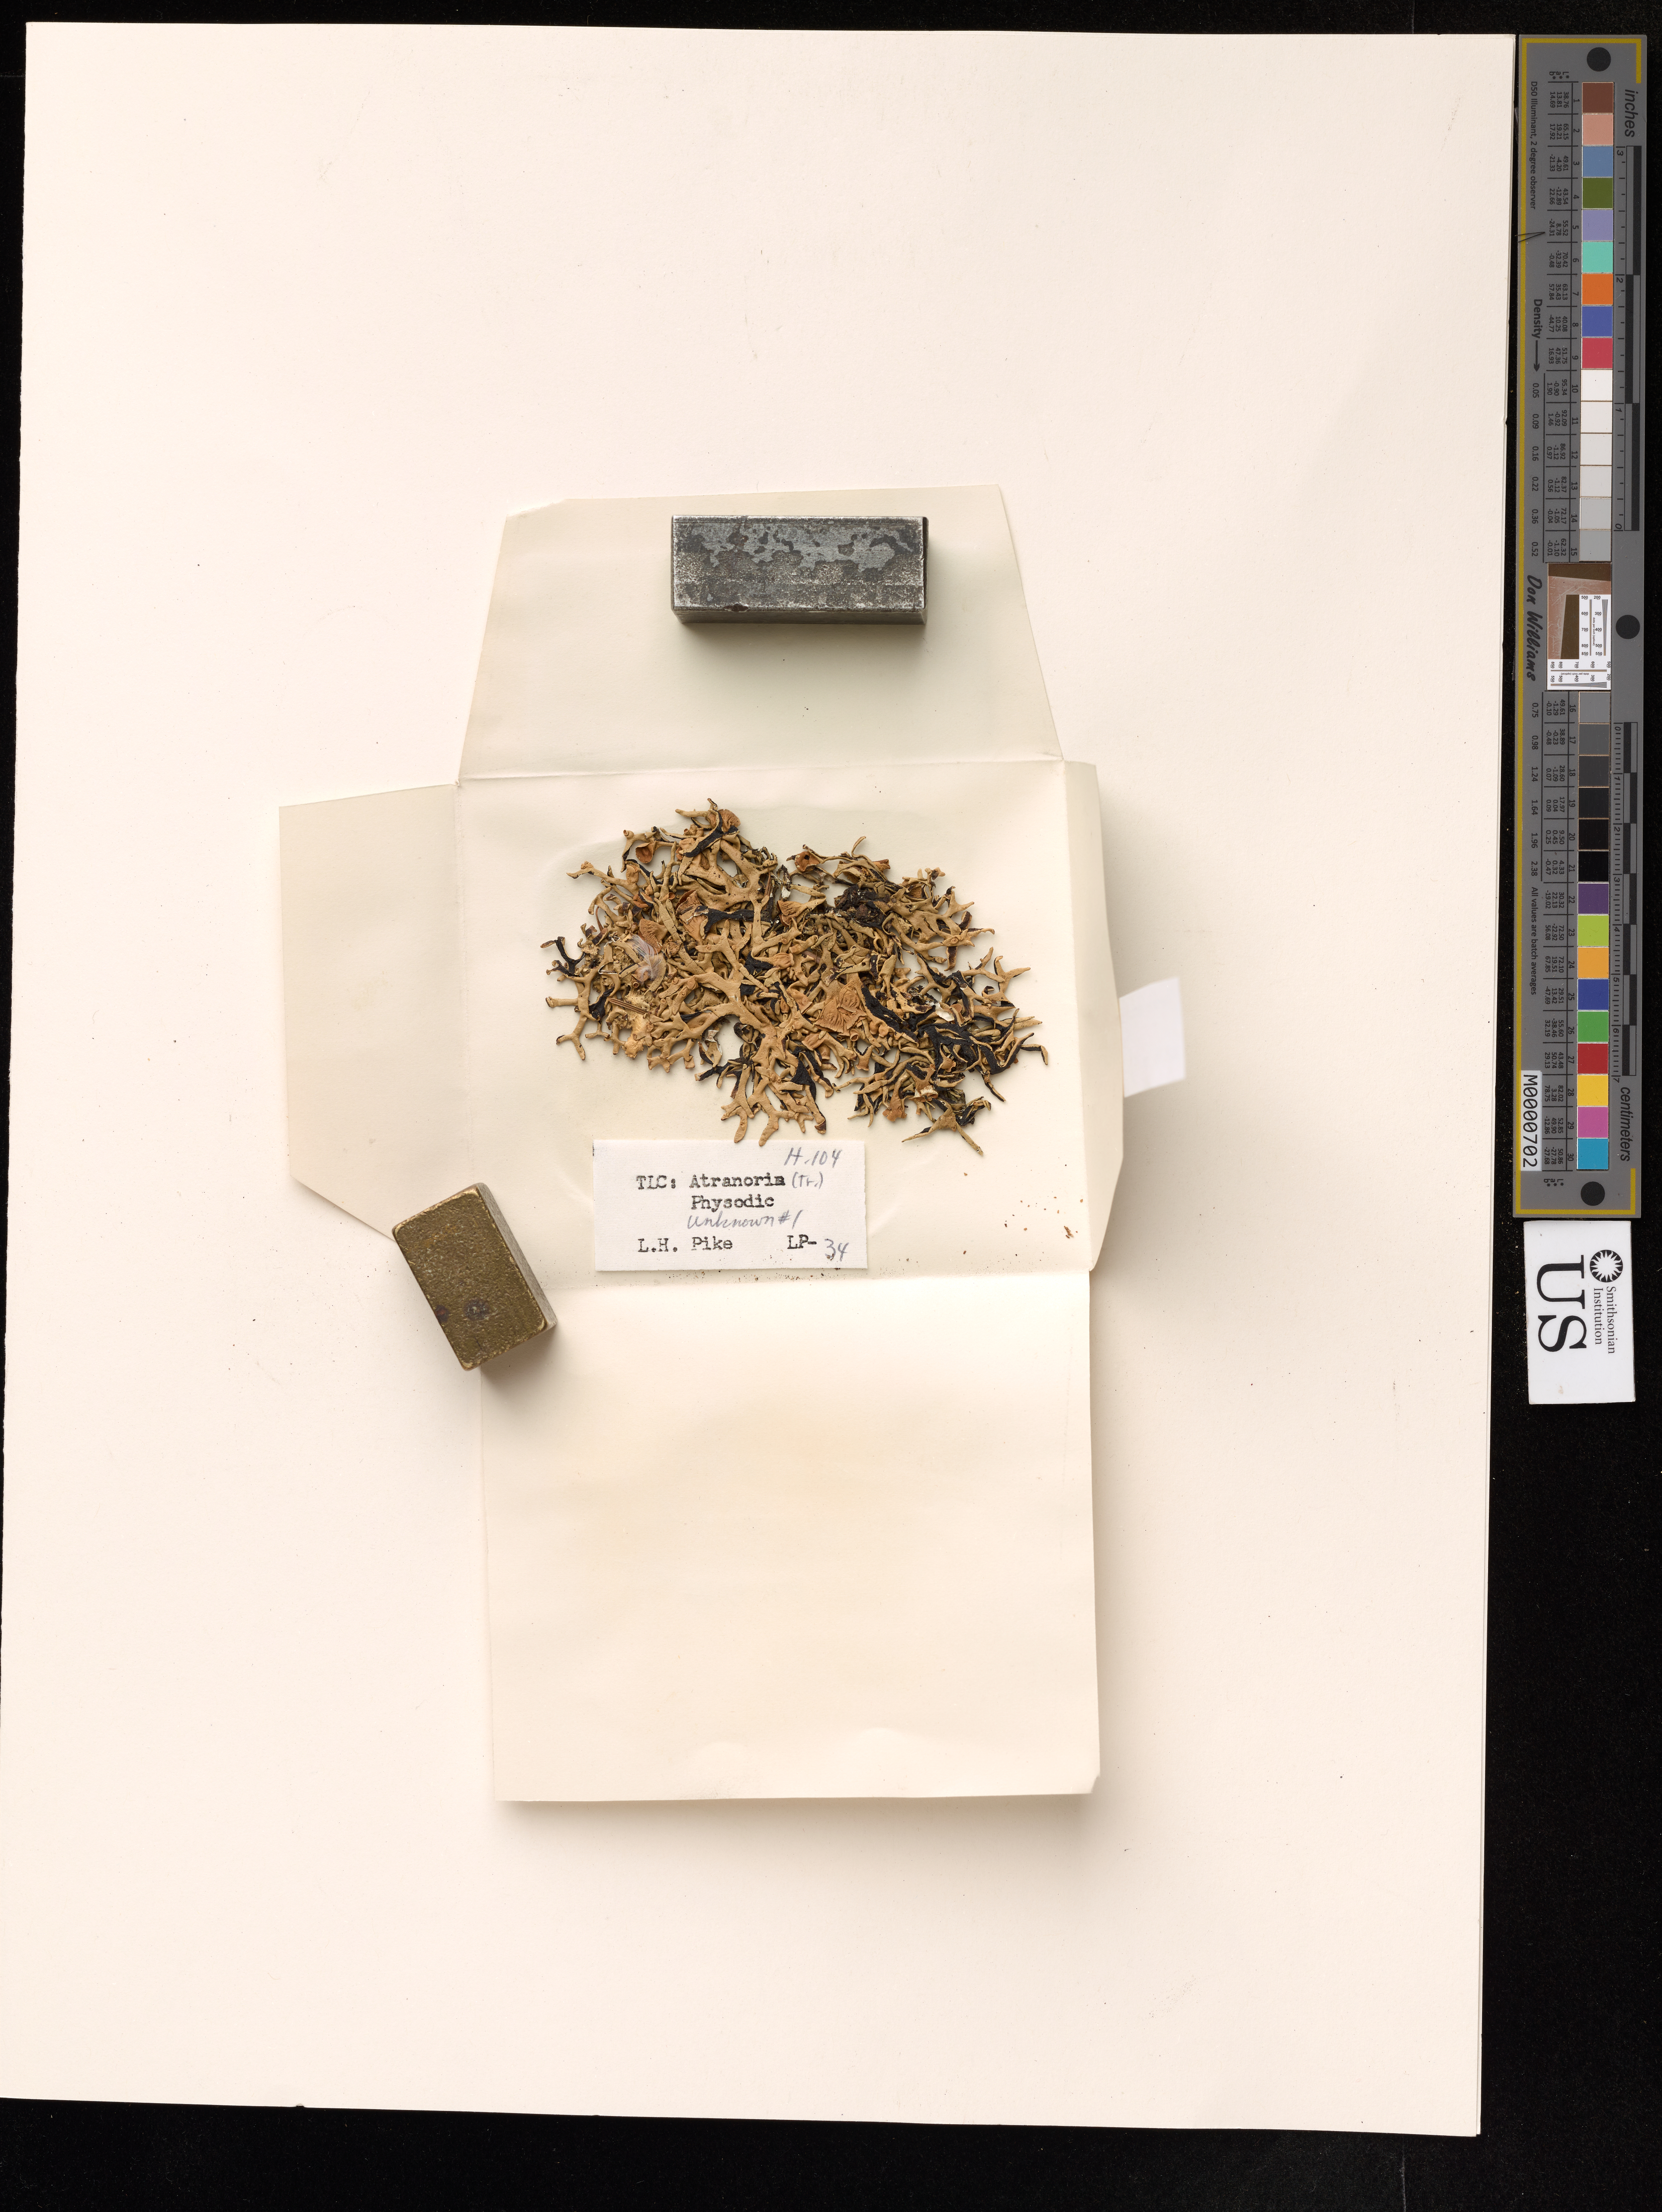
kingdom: Fungi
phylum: Ascomycota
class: Lecanoromycetes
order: Lecanorales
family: Parmeliaceae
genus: Hypogymnia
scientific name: Hypogymnia inactiva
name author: (Krog) Ohlsson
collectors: M. A. Howe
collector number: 104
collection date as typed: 29 Mar 1893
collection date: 1893-03-29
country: United States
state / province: California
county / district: Marin